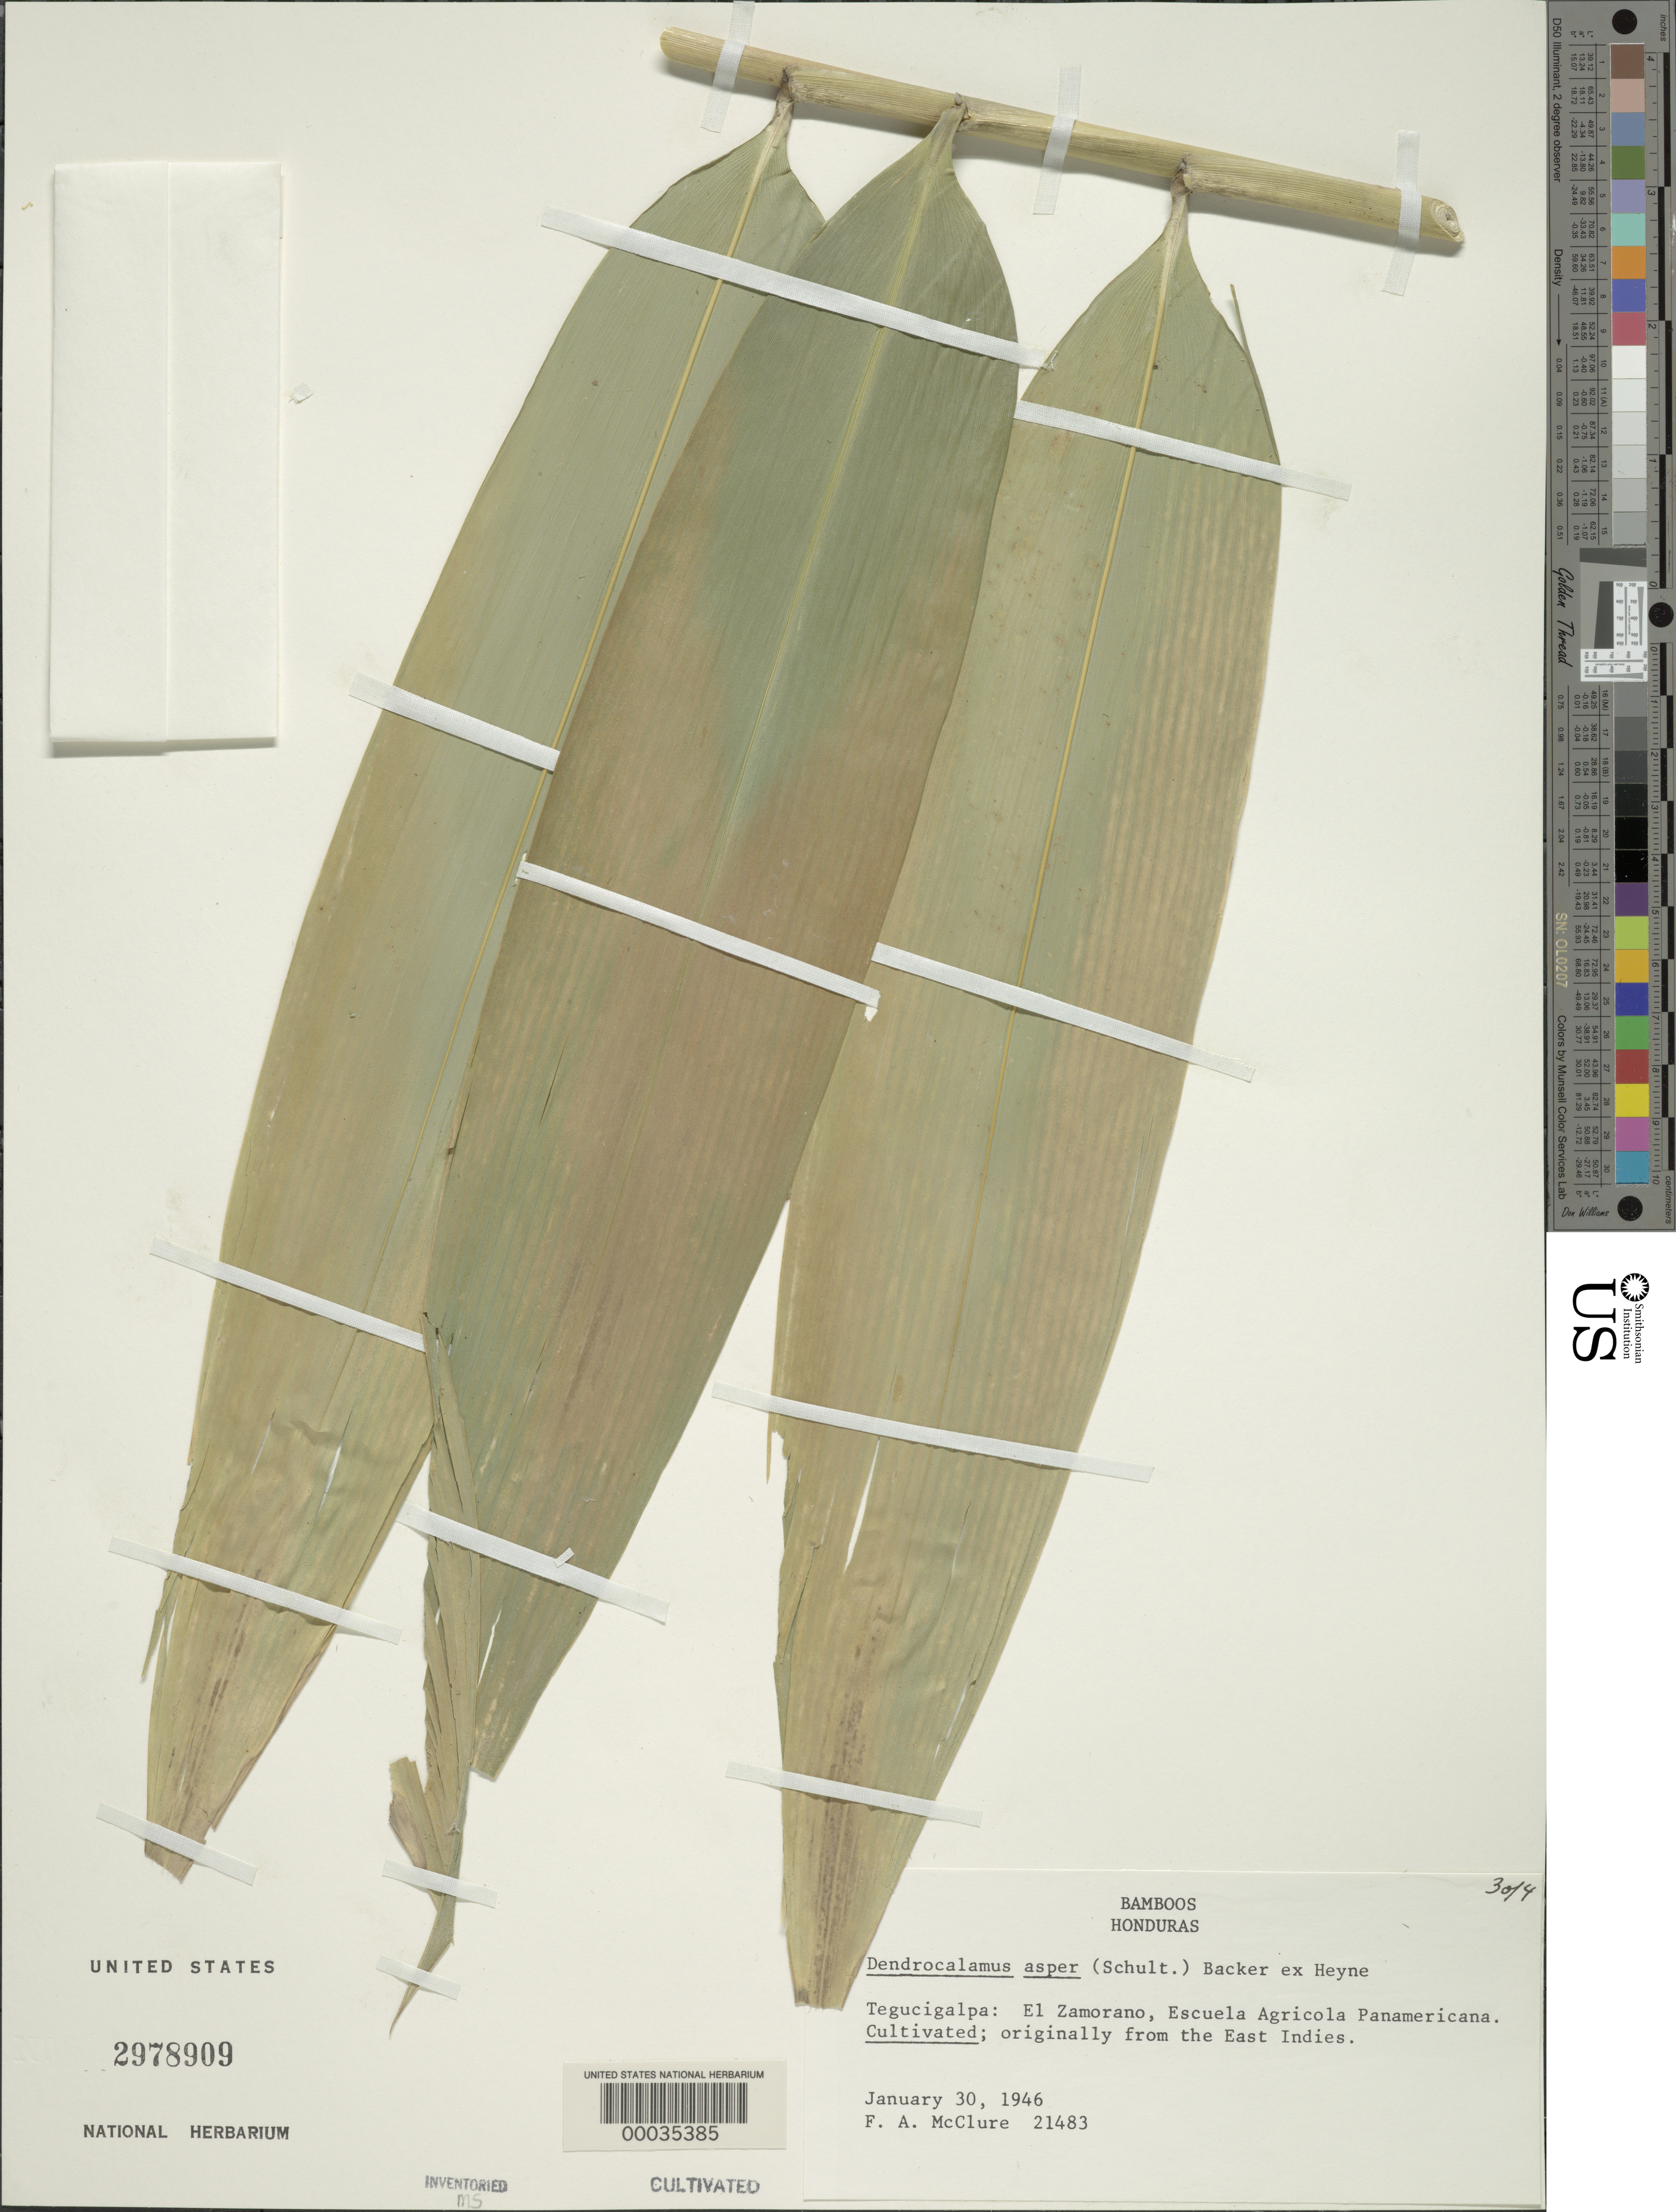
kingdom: Plantae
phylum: Tracheophyta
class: Liliopsida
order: Poales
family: Poaceae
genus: Dendrocalamus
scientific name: Dendrocalamus asper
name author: (Schult. & Schult. f.) Backer ex K. Heyne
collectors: F. A. McClure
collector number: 21483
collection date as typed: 30 Jan 1946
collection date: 1946-01-30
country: Honduras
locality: Tegucigalpa, El Zamorano , Escuela Agricola Panamericana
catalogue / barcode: US 2978909